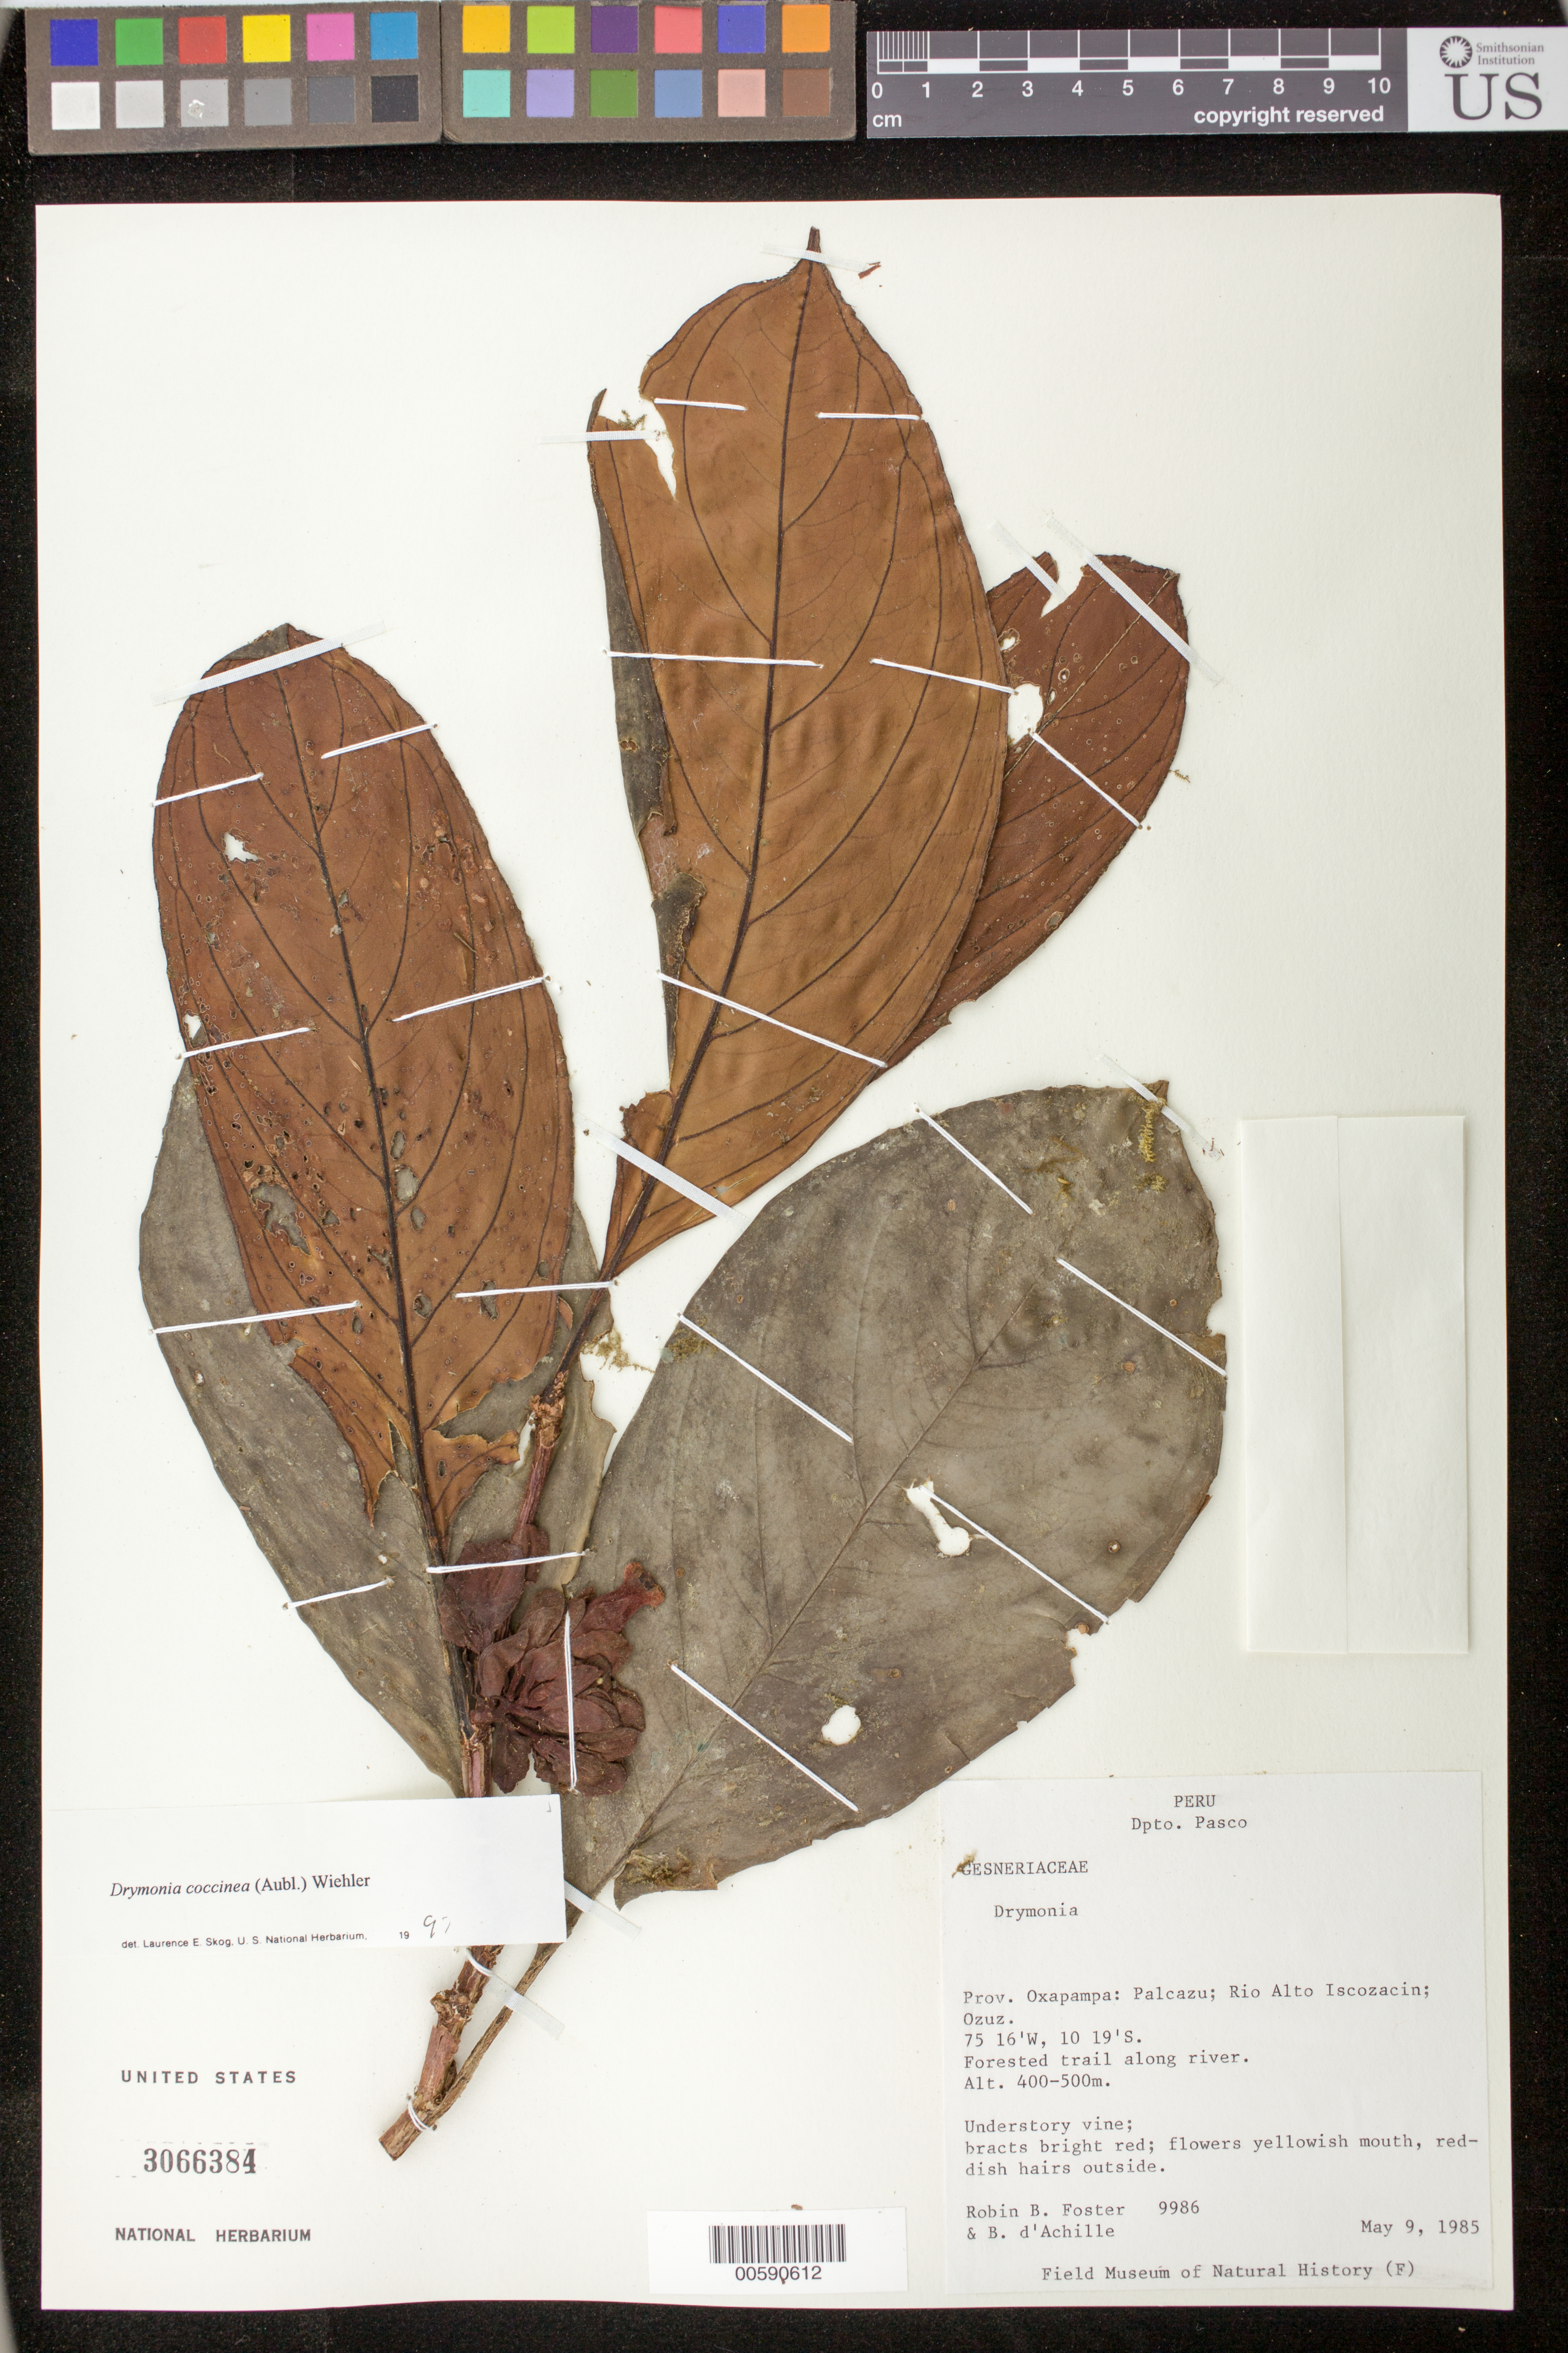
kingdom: Plantae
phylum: Tracheophyta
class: Magnoliopsida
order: Lamiales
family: Gesneriaceae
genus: Drymonia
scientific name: Drymonia coccinea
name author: (Aubl.) Wiehler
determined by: Skog, Laurence E.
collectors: R. B. Foster & B. D'achille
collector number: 9986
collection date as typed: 09 May 1985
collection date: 1985-05-09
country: Peru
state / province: Pasco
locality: Prov. Oxapampa; Palcazu, Rio Alto Iscozacin; Ozuz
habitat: Forested trail along river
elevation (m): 400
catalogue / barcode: US 3066384